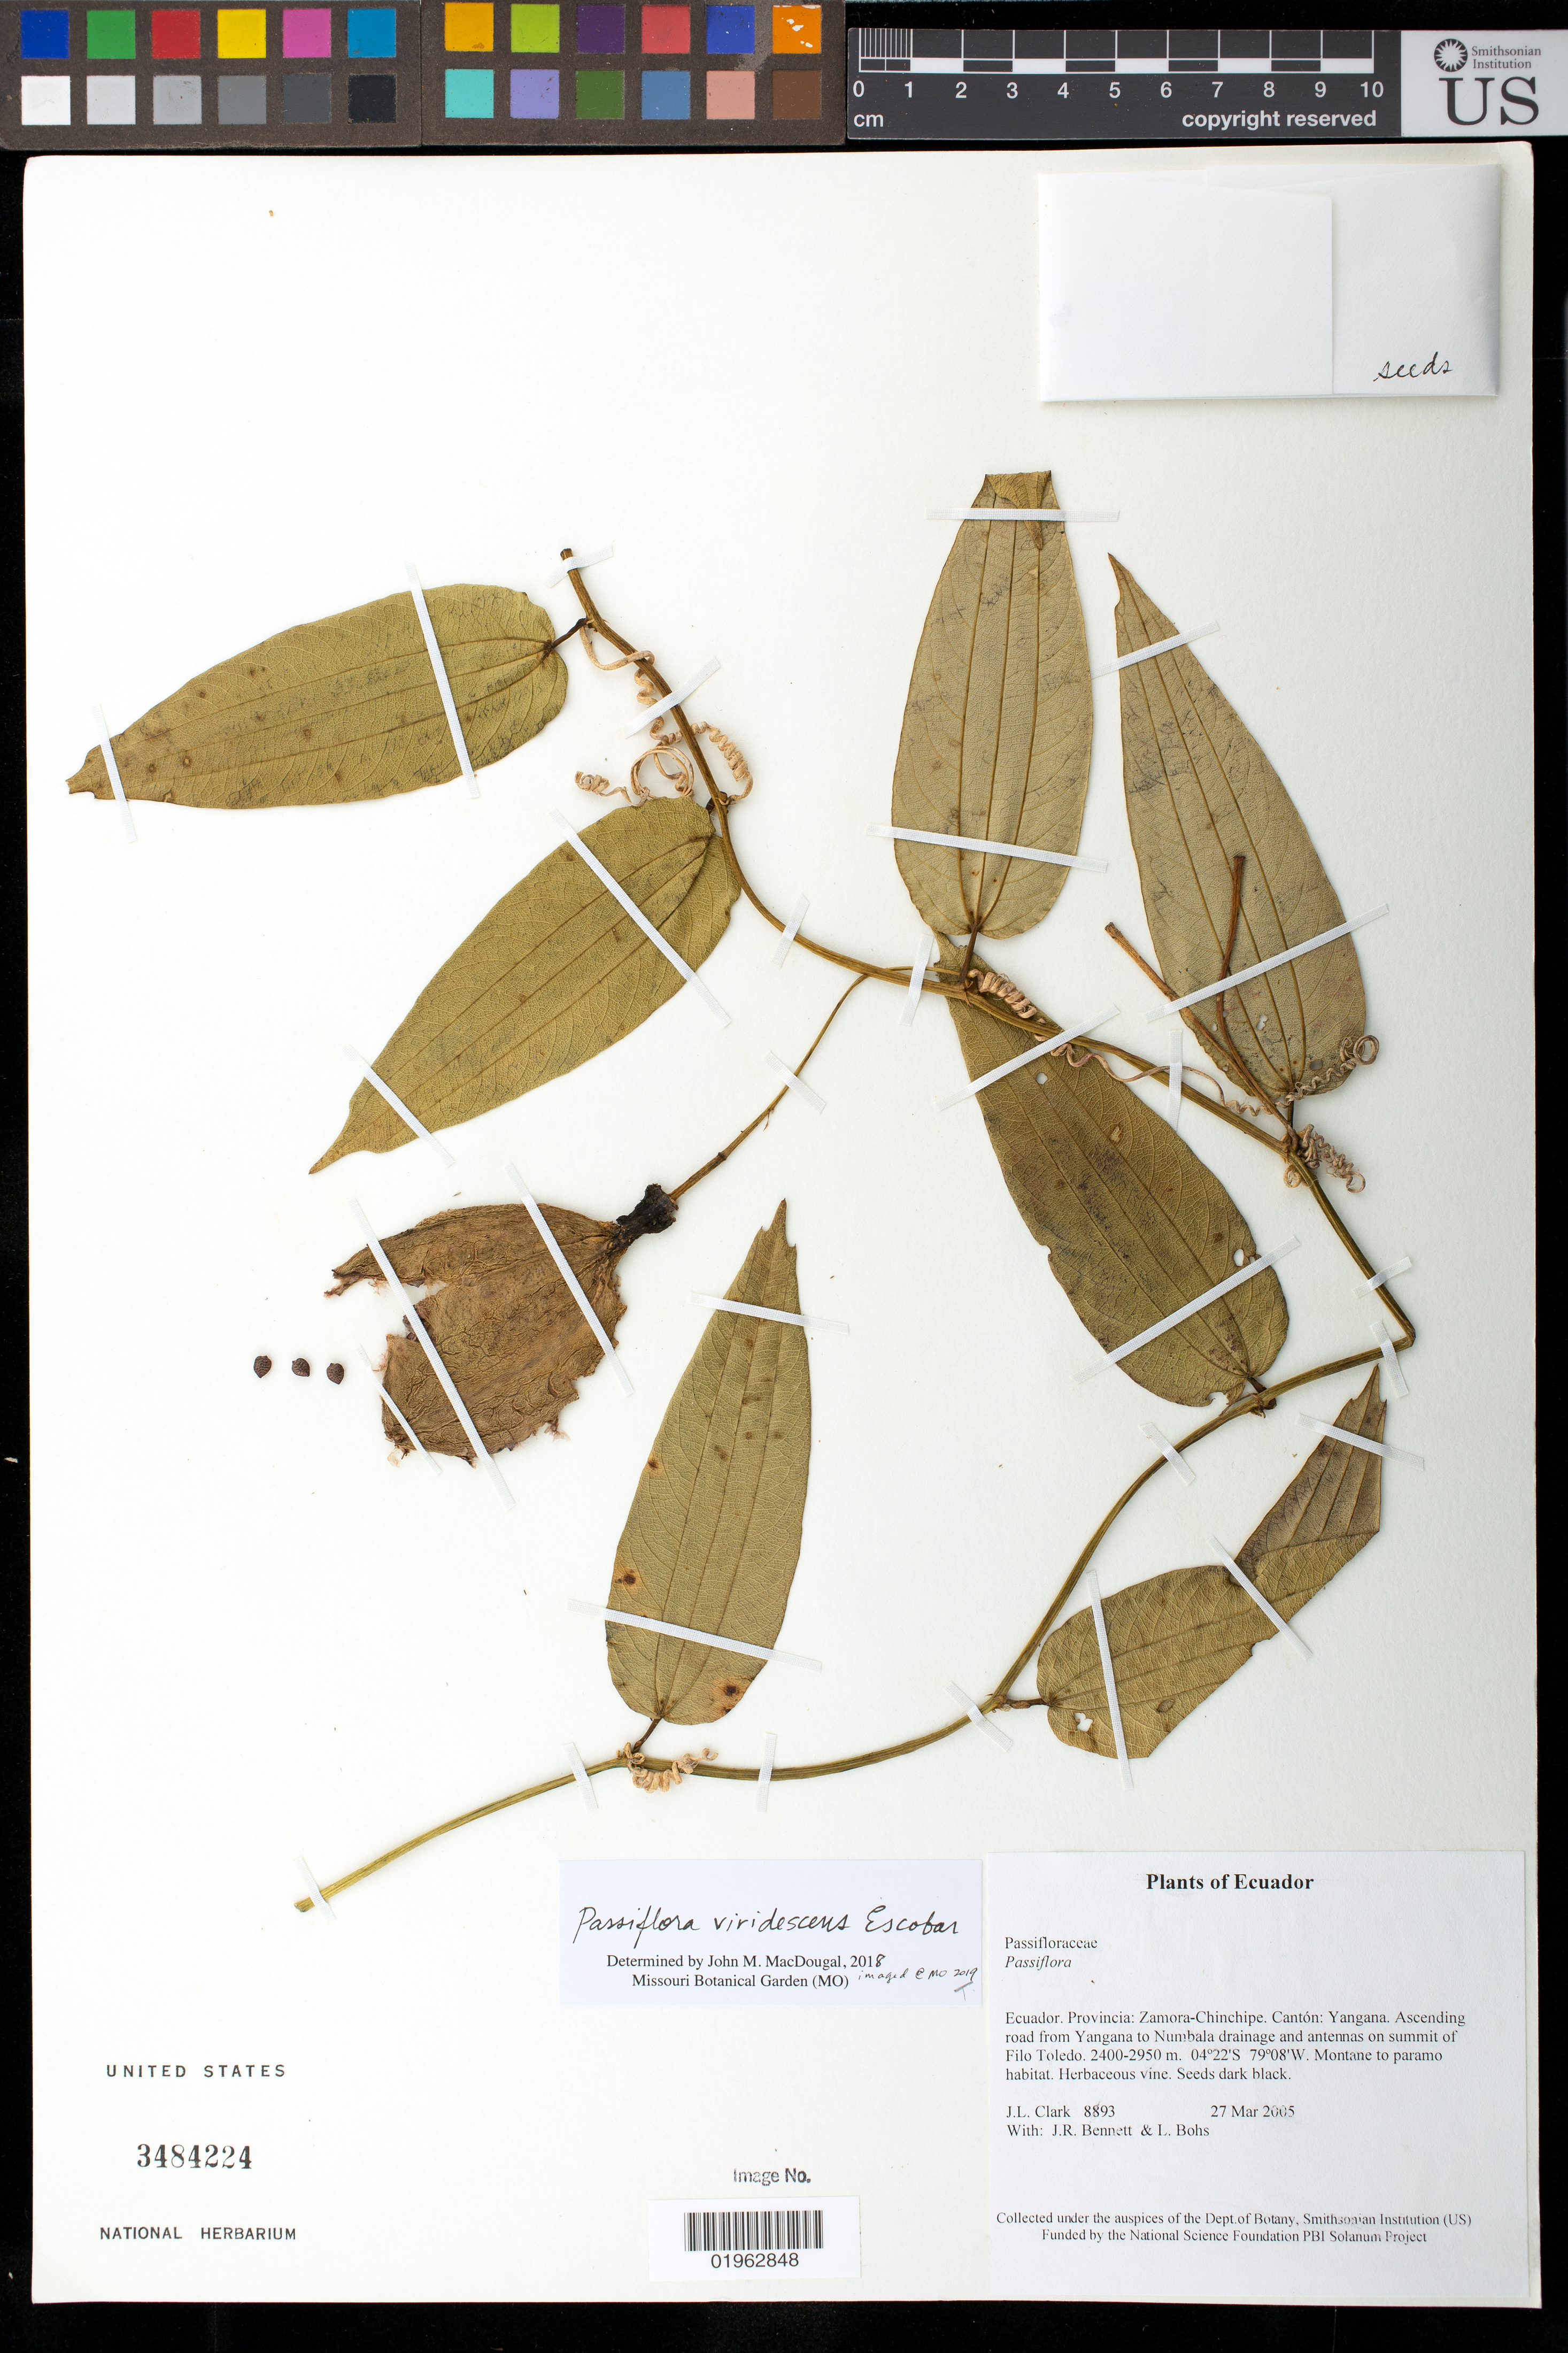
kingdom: Plantae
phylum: Tracheophyta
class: Magnoliopsida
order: Malpighiales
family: Passifloraceae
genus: Passiflora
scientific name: Passiflora viridescens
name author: L.K. Escobar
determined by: MacDougal, John M.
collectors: J. L. Clark, J. R. Bennett & L. A. Bohs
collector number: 8893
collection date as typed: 27 Mar 2005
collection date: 2005-03-27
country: Ecuador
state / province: Zamora-Chinchipe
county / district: Yangana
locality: Ascending road from Yangana to Numbala drainage and antennas on summit of Filo Toledo.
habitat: montane to paramo habitat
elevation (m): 2400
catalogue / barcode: US 3484224